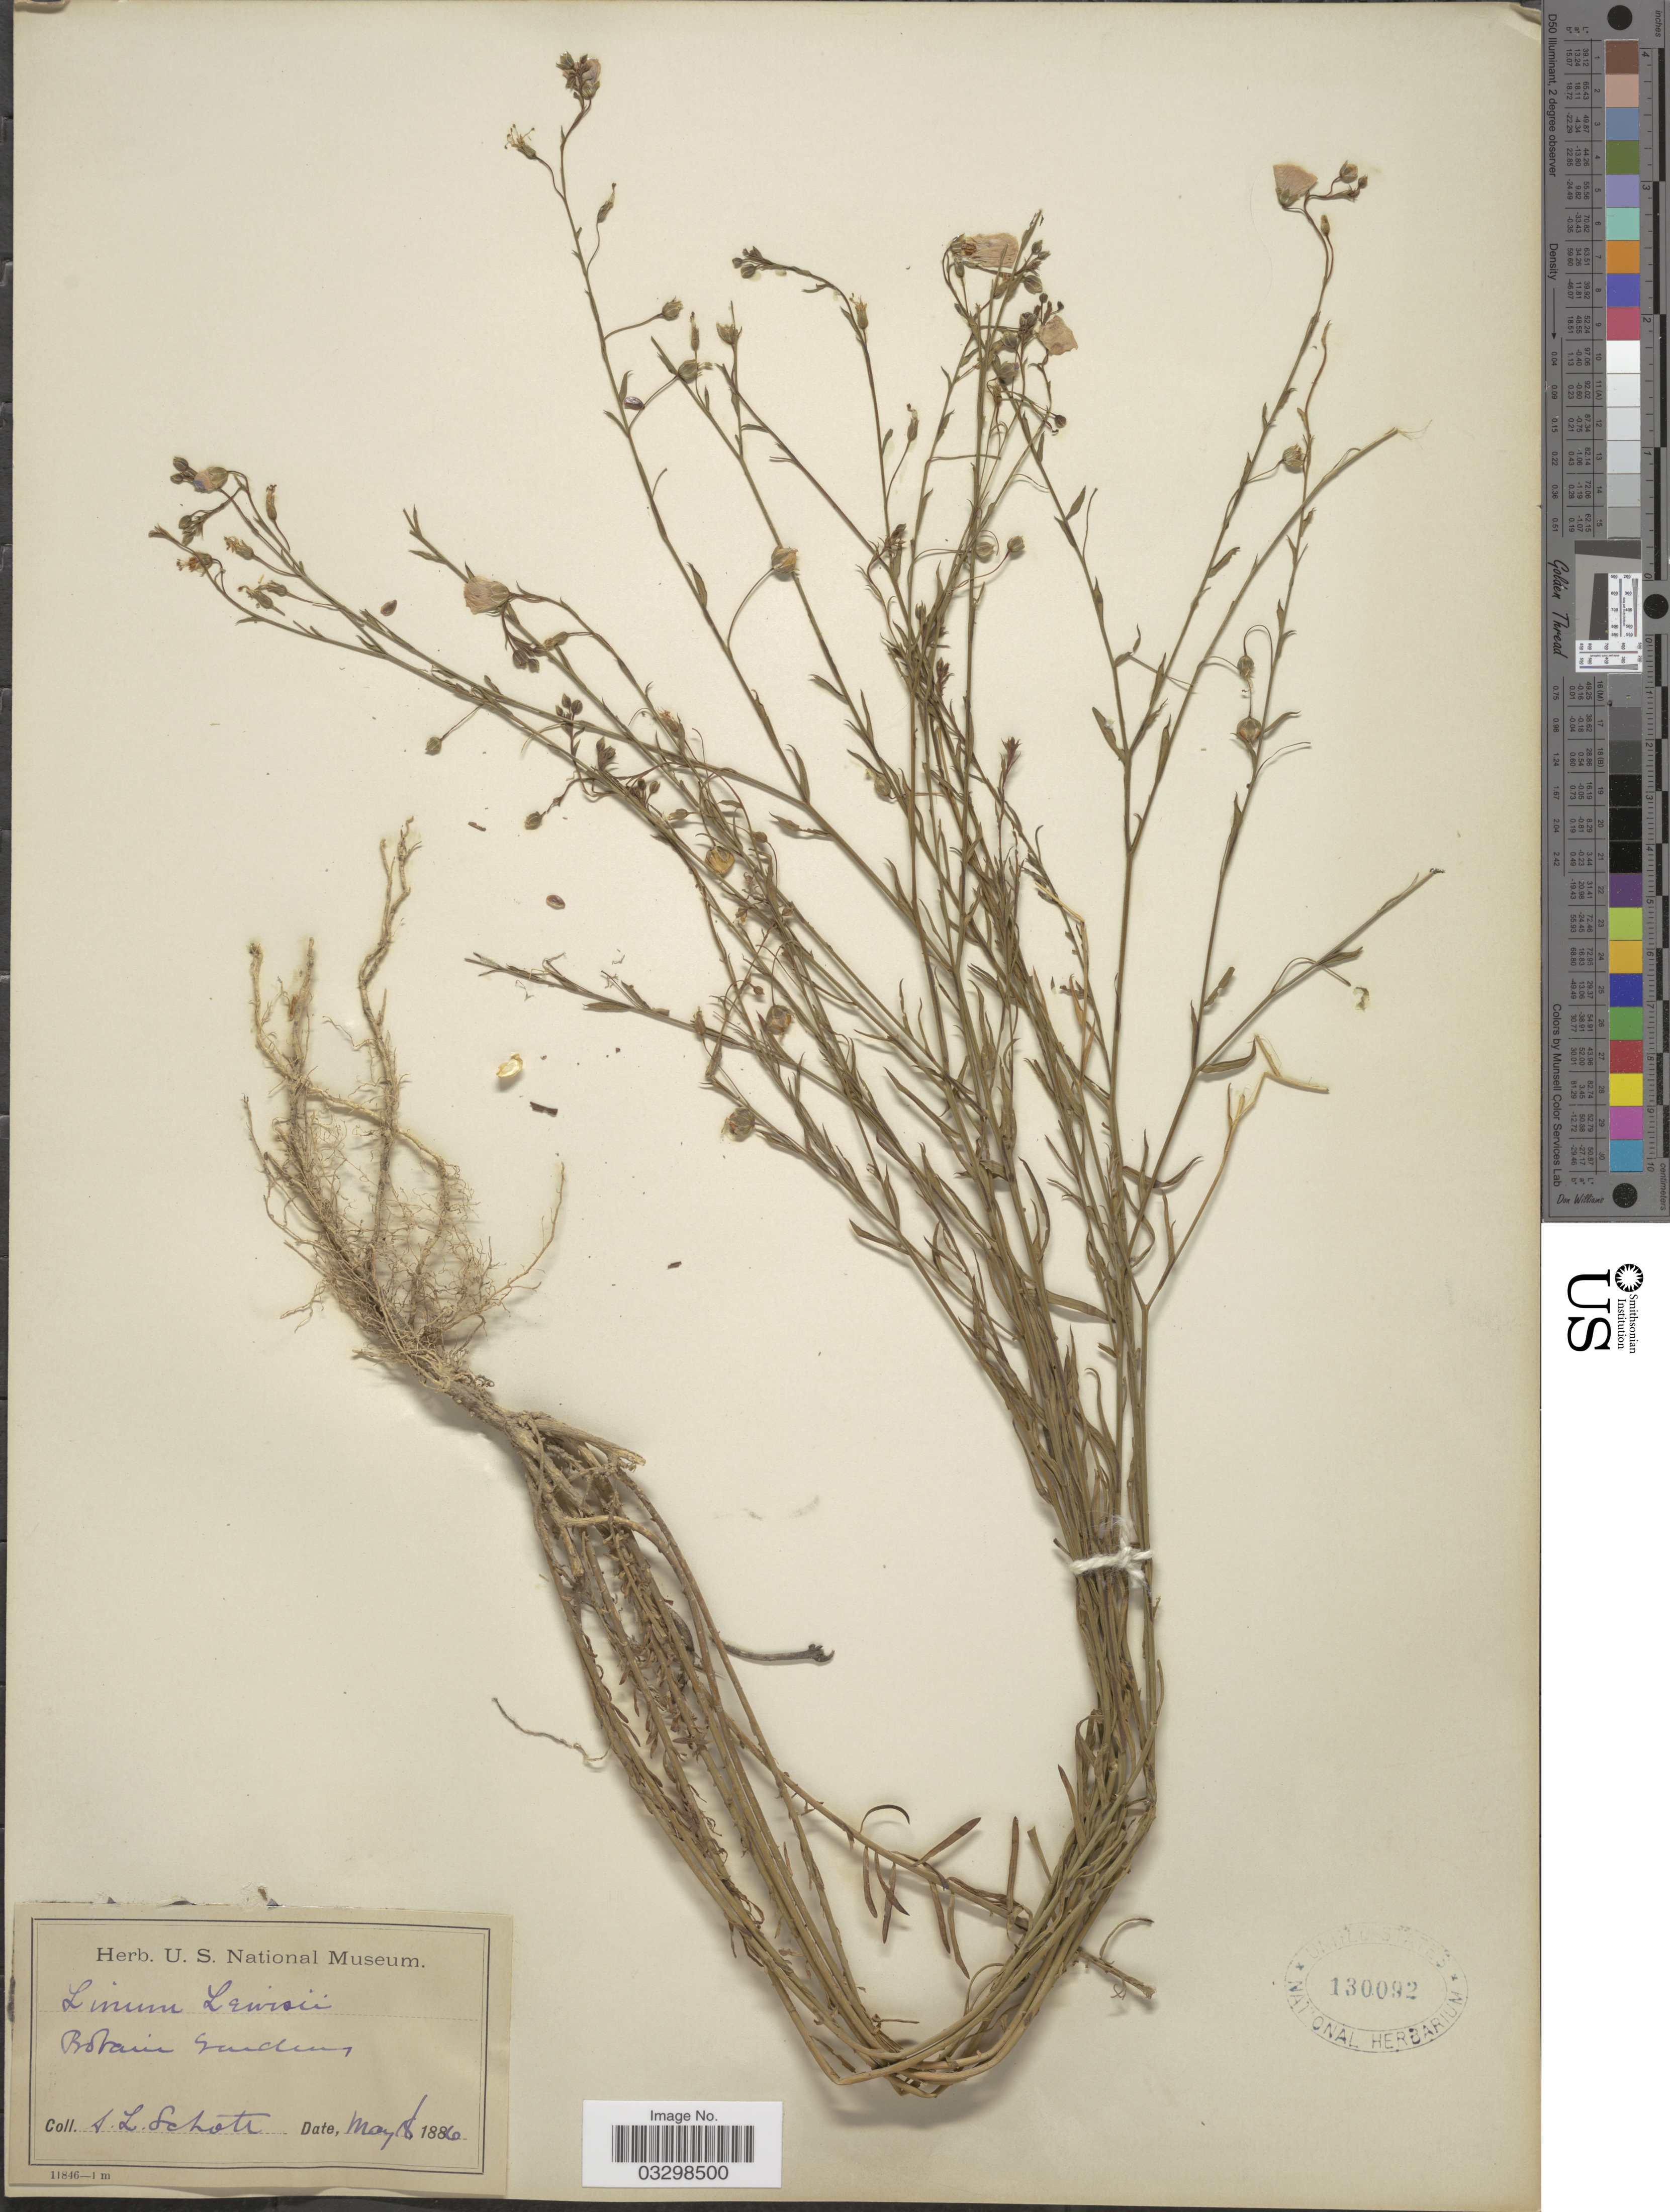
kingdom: Plantae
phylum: Tracheophyta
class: Magnoliopsida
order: Malpighiales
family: Linaceae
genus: Linum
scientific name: Linum lewisii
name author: Pursh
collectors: A. L. Schott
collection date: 1886-05-18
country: United States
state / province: District of Columbia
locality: Botanic Gardens.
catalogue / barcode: US 130092